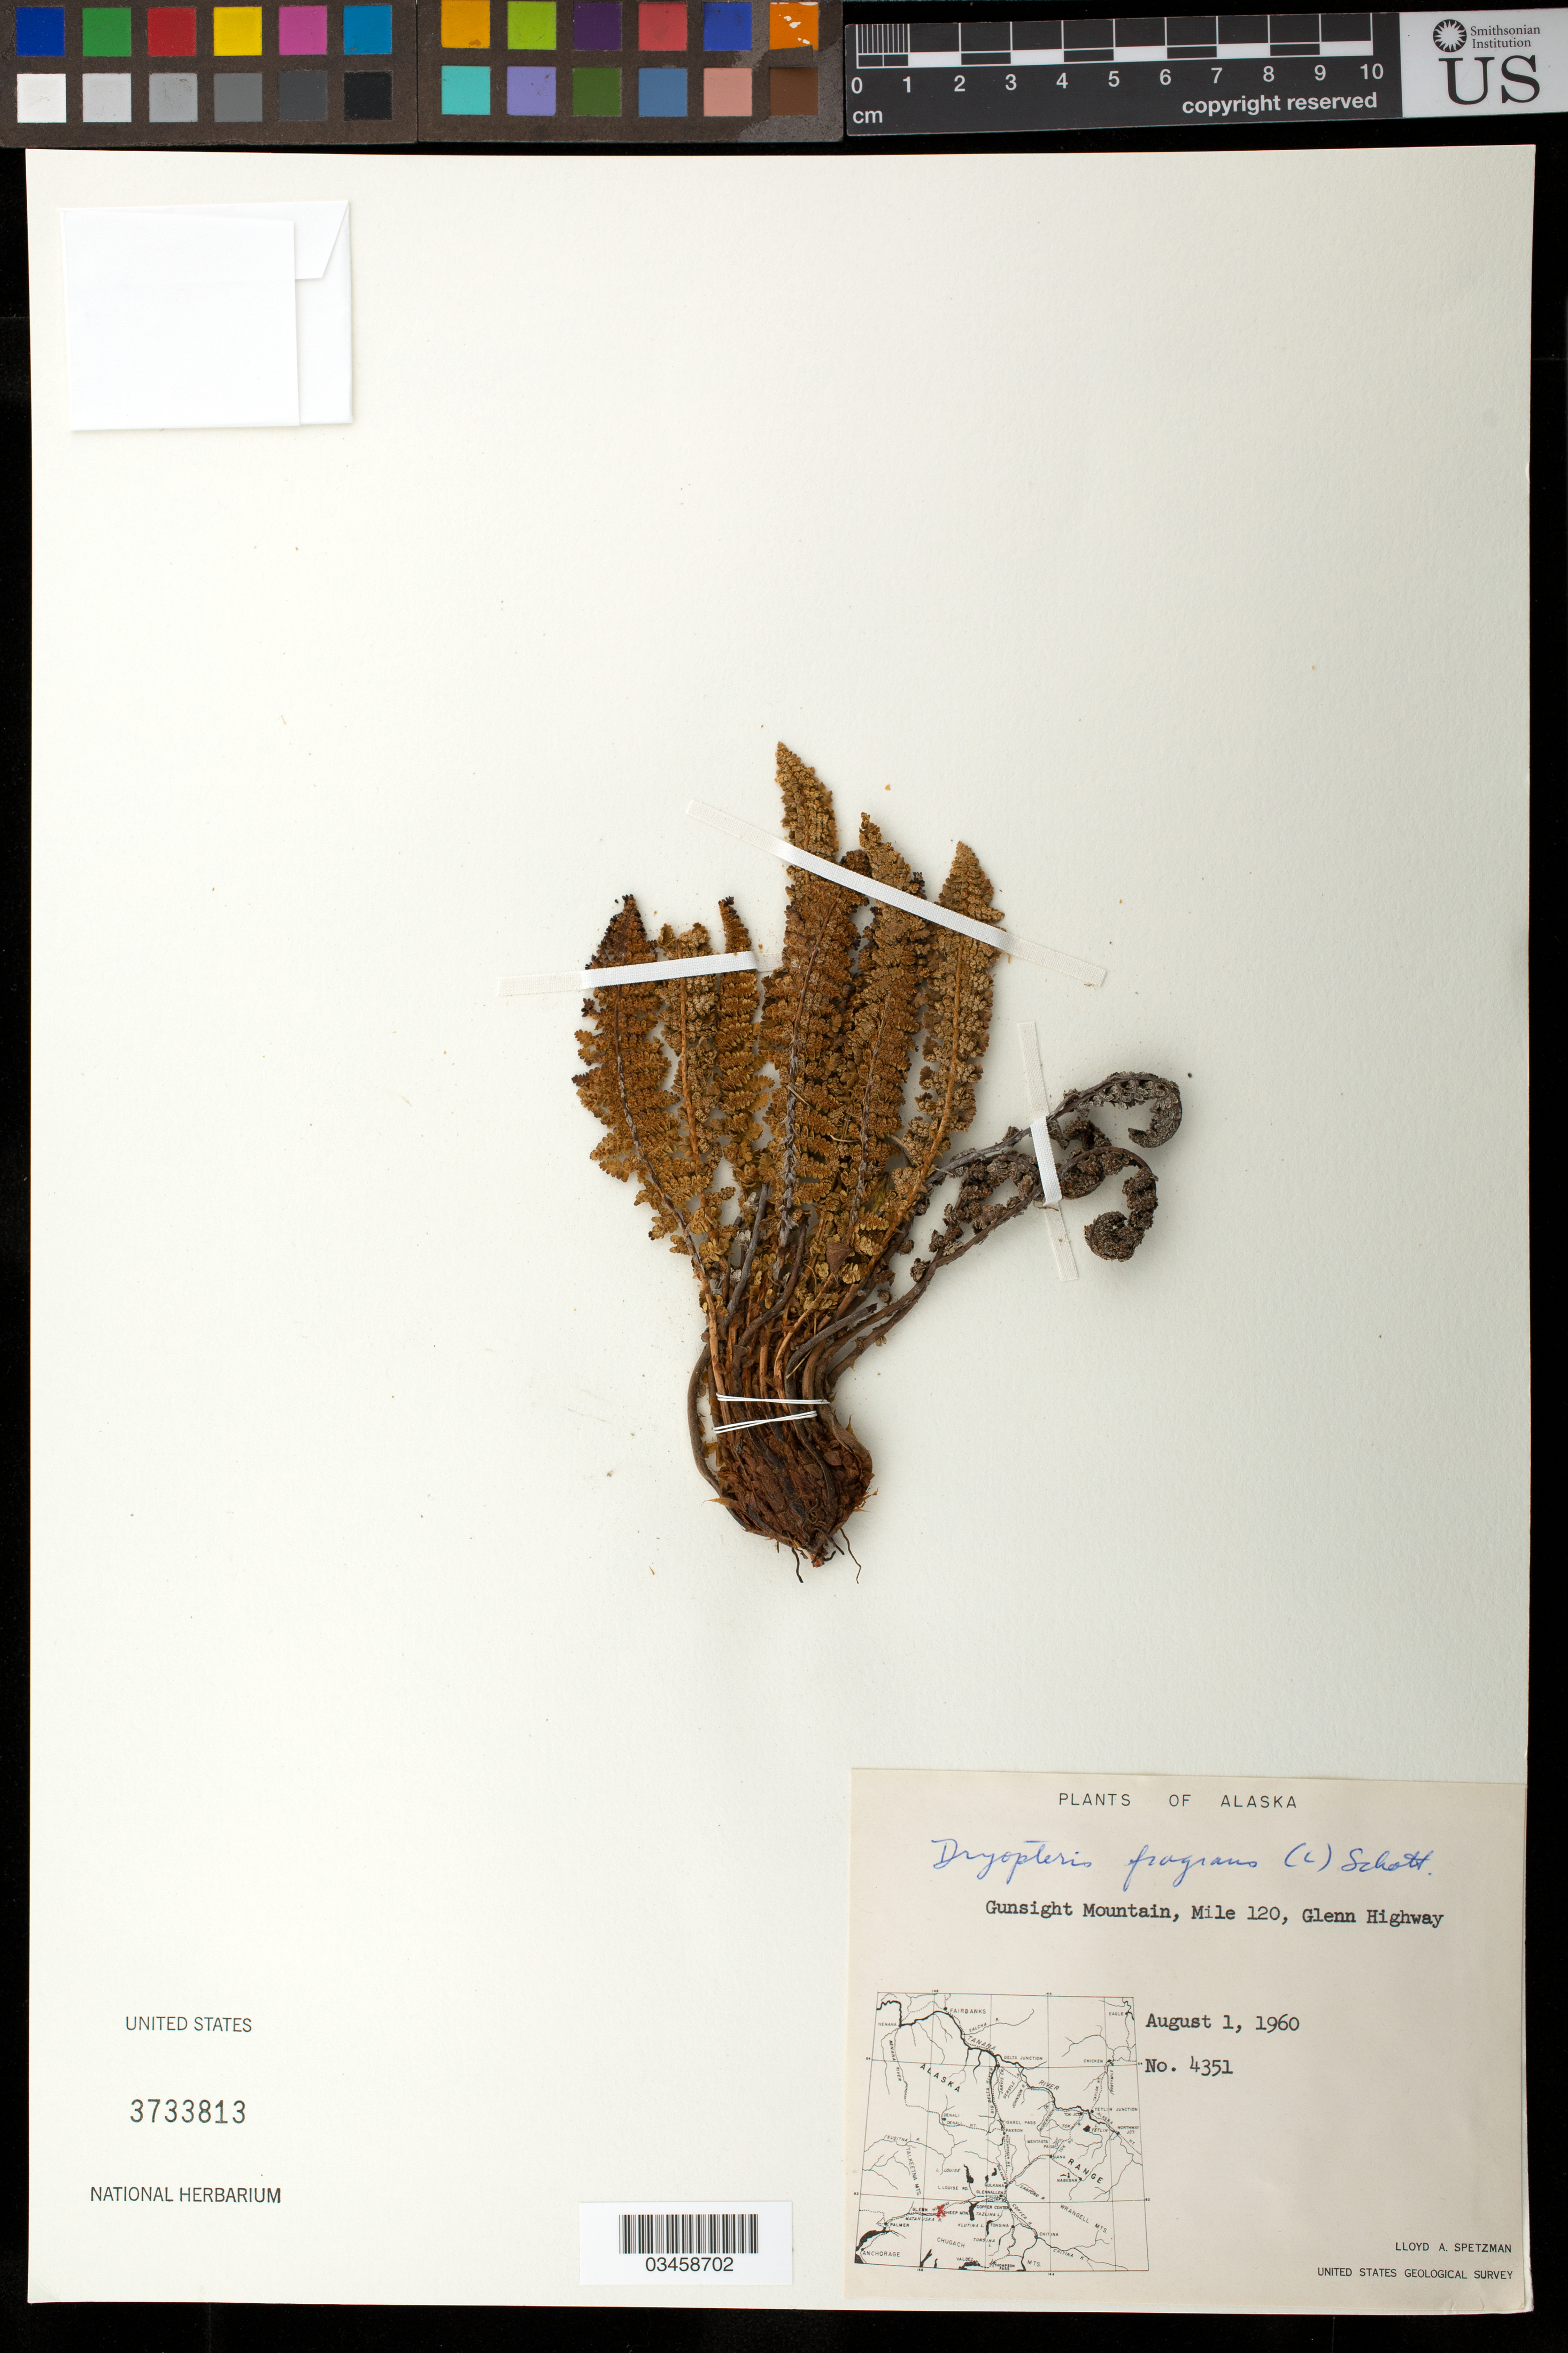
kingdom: Plantae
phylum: Tracheophyta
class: Polypodiopsida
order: Polypodiales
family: Dryopteridaceae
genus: Dryopteris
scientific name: Dryopteris fragrans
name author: (L.) Schott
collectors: L. Spetzman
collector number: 4351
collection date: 1960-08-01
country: United States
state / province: Alaska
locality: Gunsight Mountain, Mile 120, Glenn Highway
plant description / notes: OR # 231032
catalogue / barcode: US 3733813